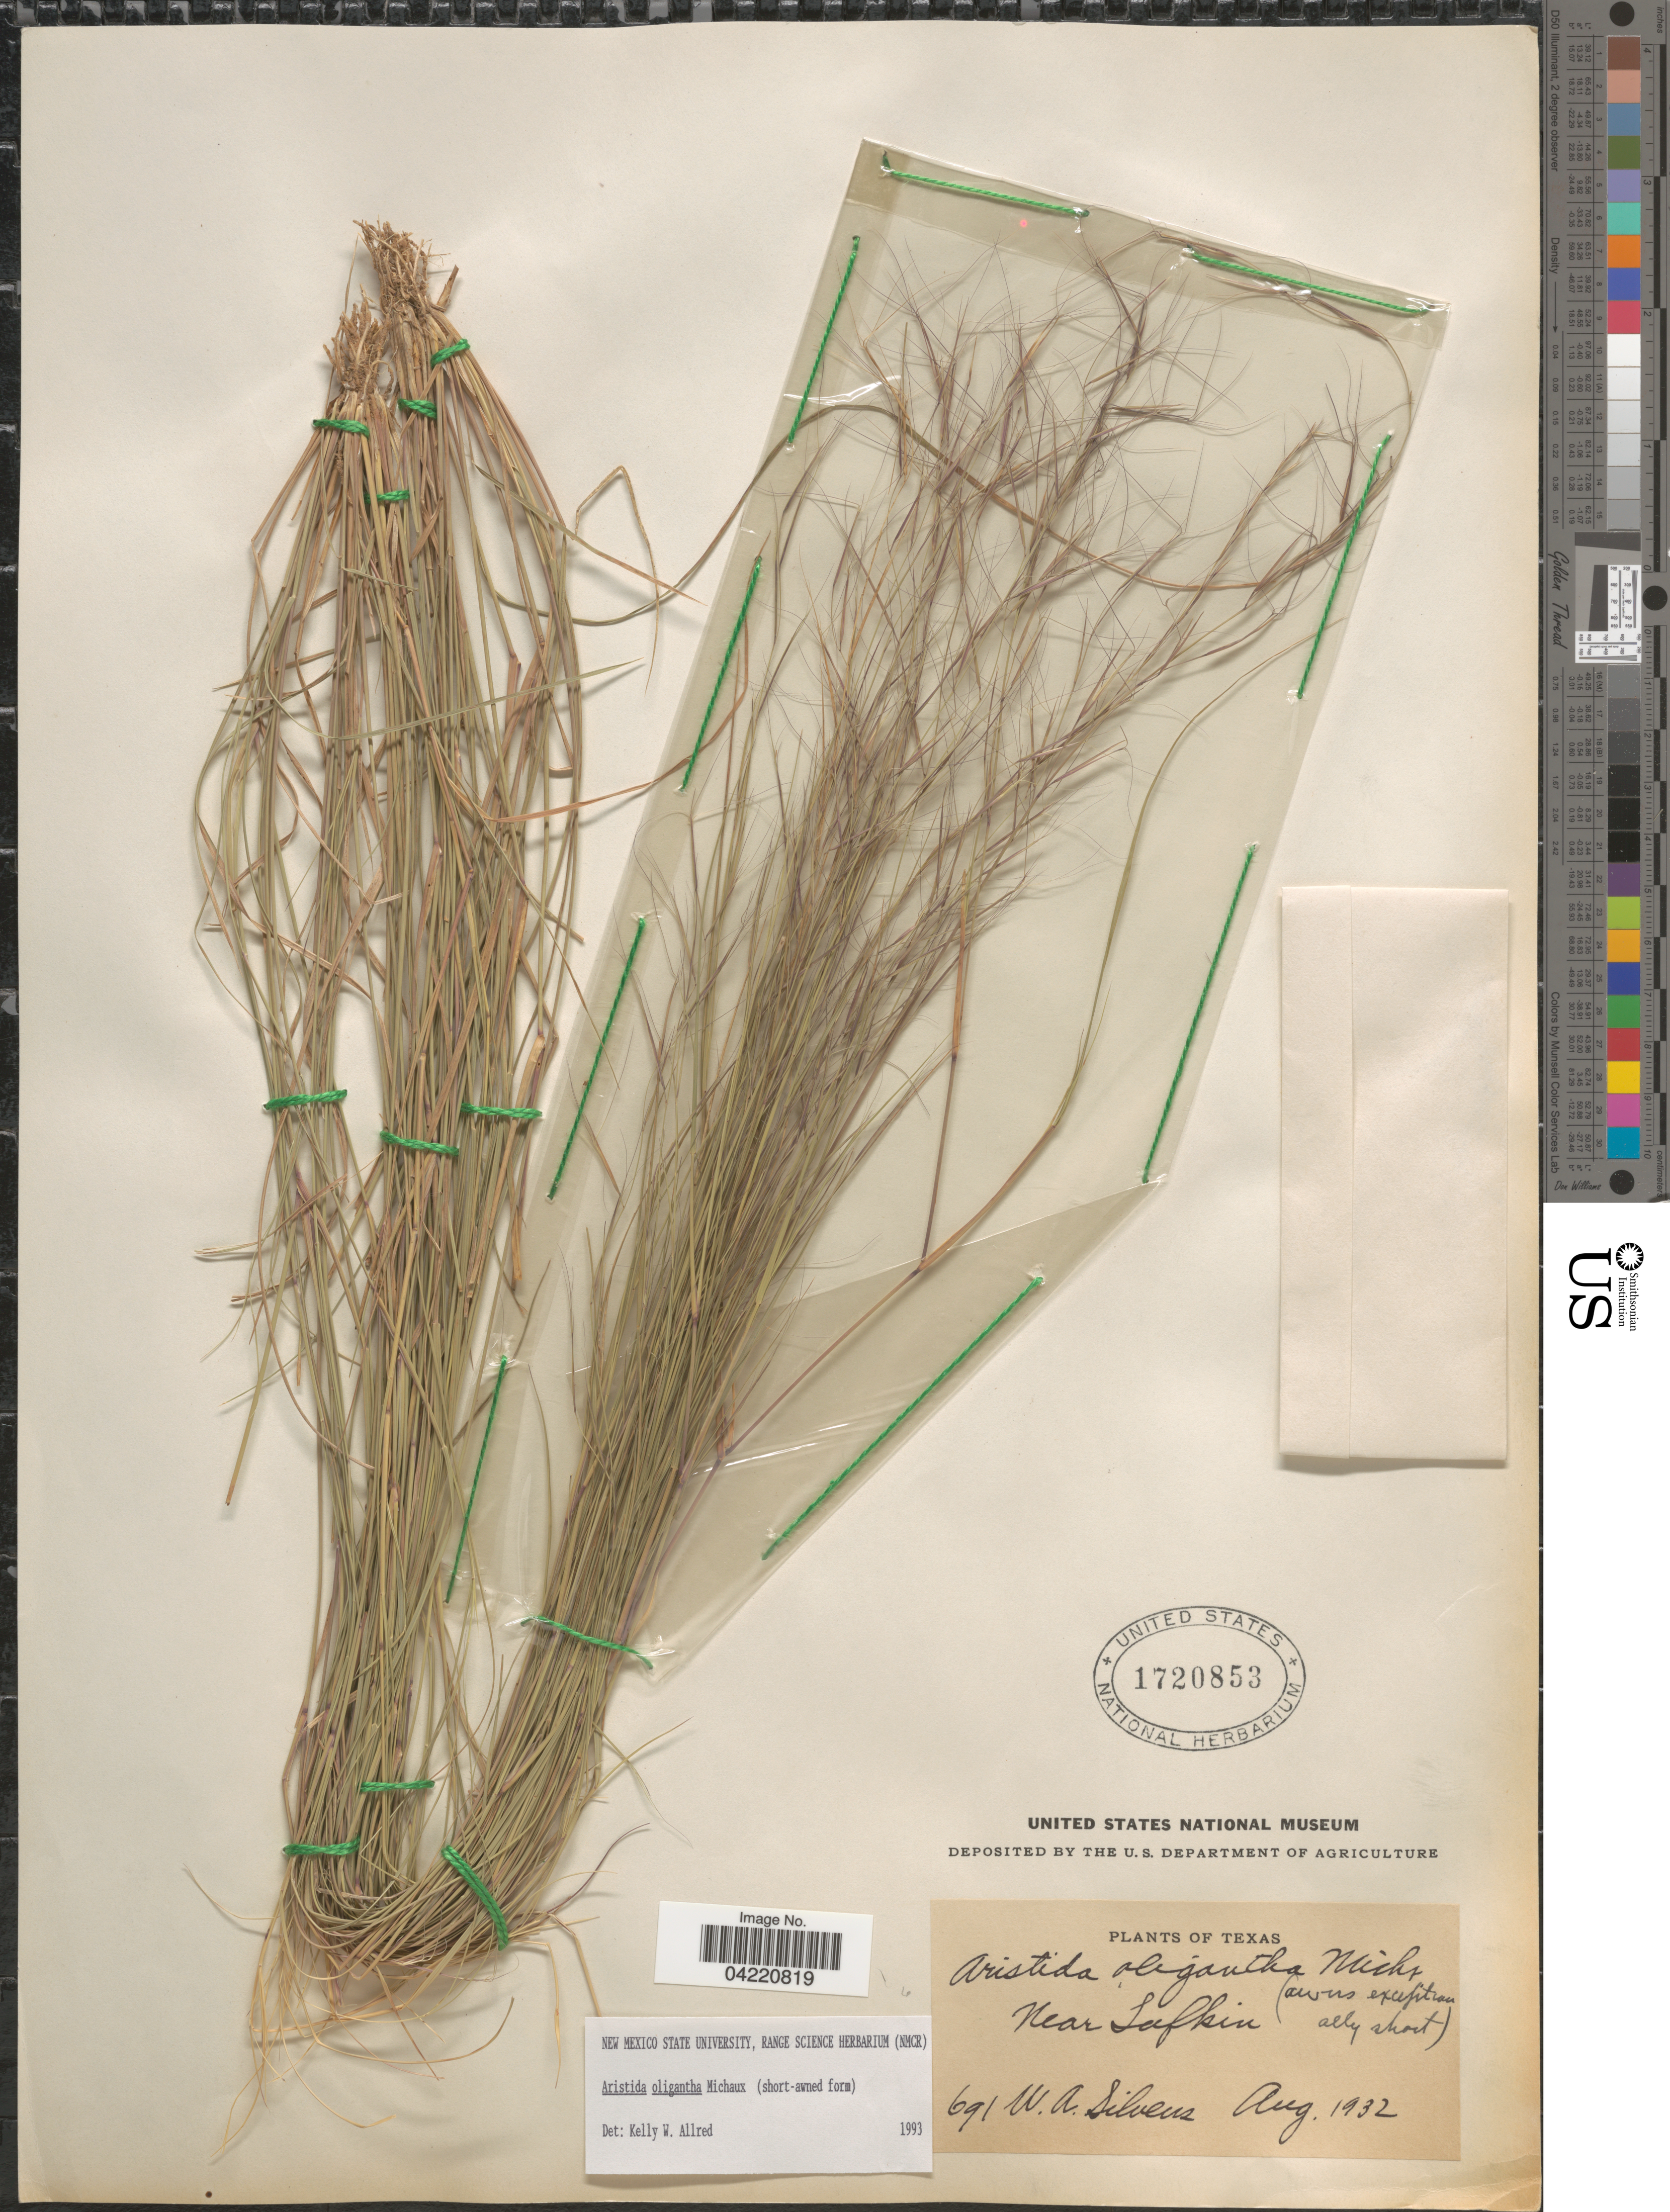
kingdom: Plantae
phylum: Tracheophyta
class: Liliopsida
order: Poales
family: Poaceae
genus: Aristida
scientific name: Aristida oligantha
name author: Michx.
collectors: W. Silveus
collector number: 691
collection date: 1932-08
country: United States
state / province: Texas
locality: Near Lufkin.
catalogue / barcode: US 1720853